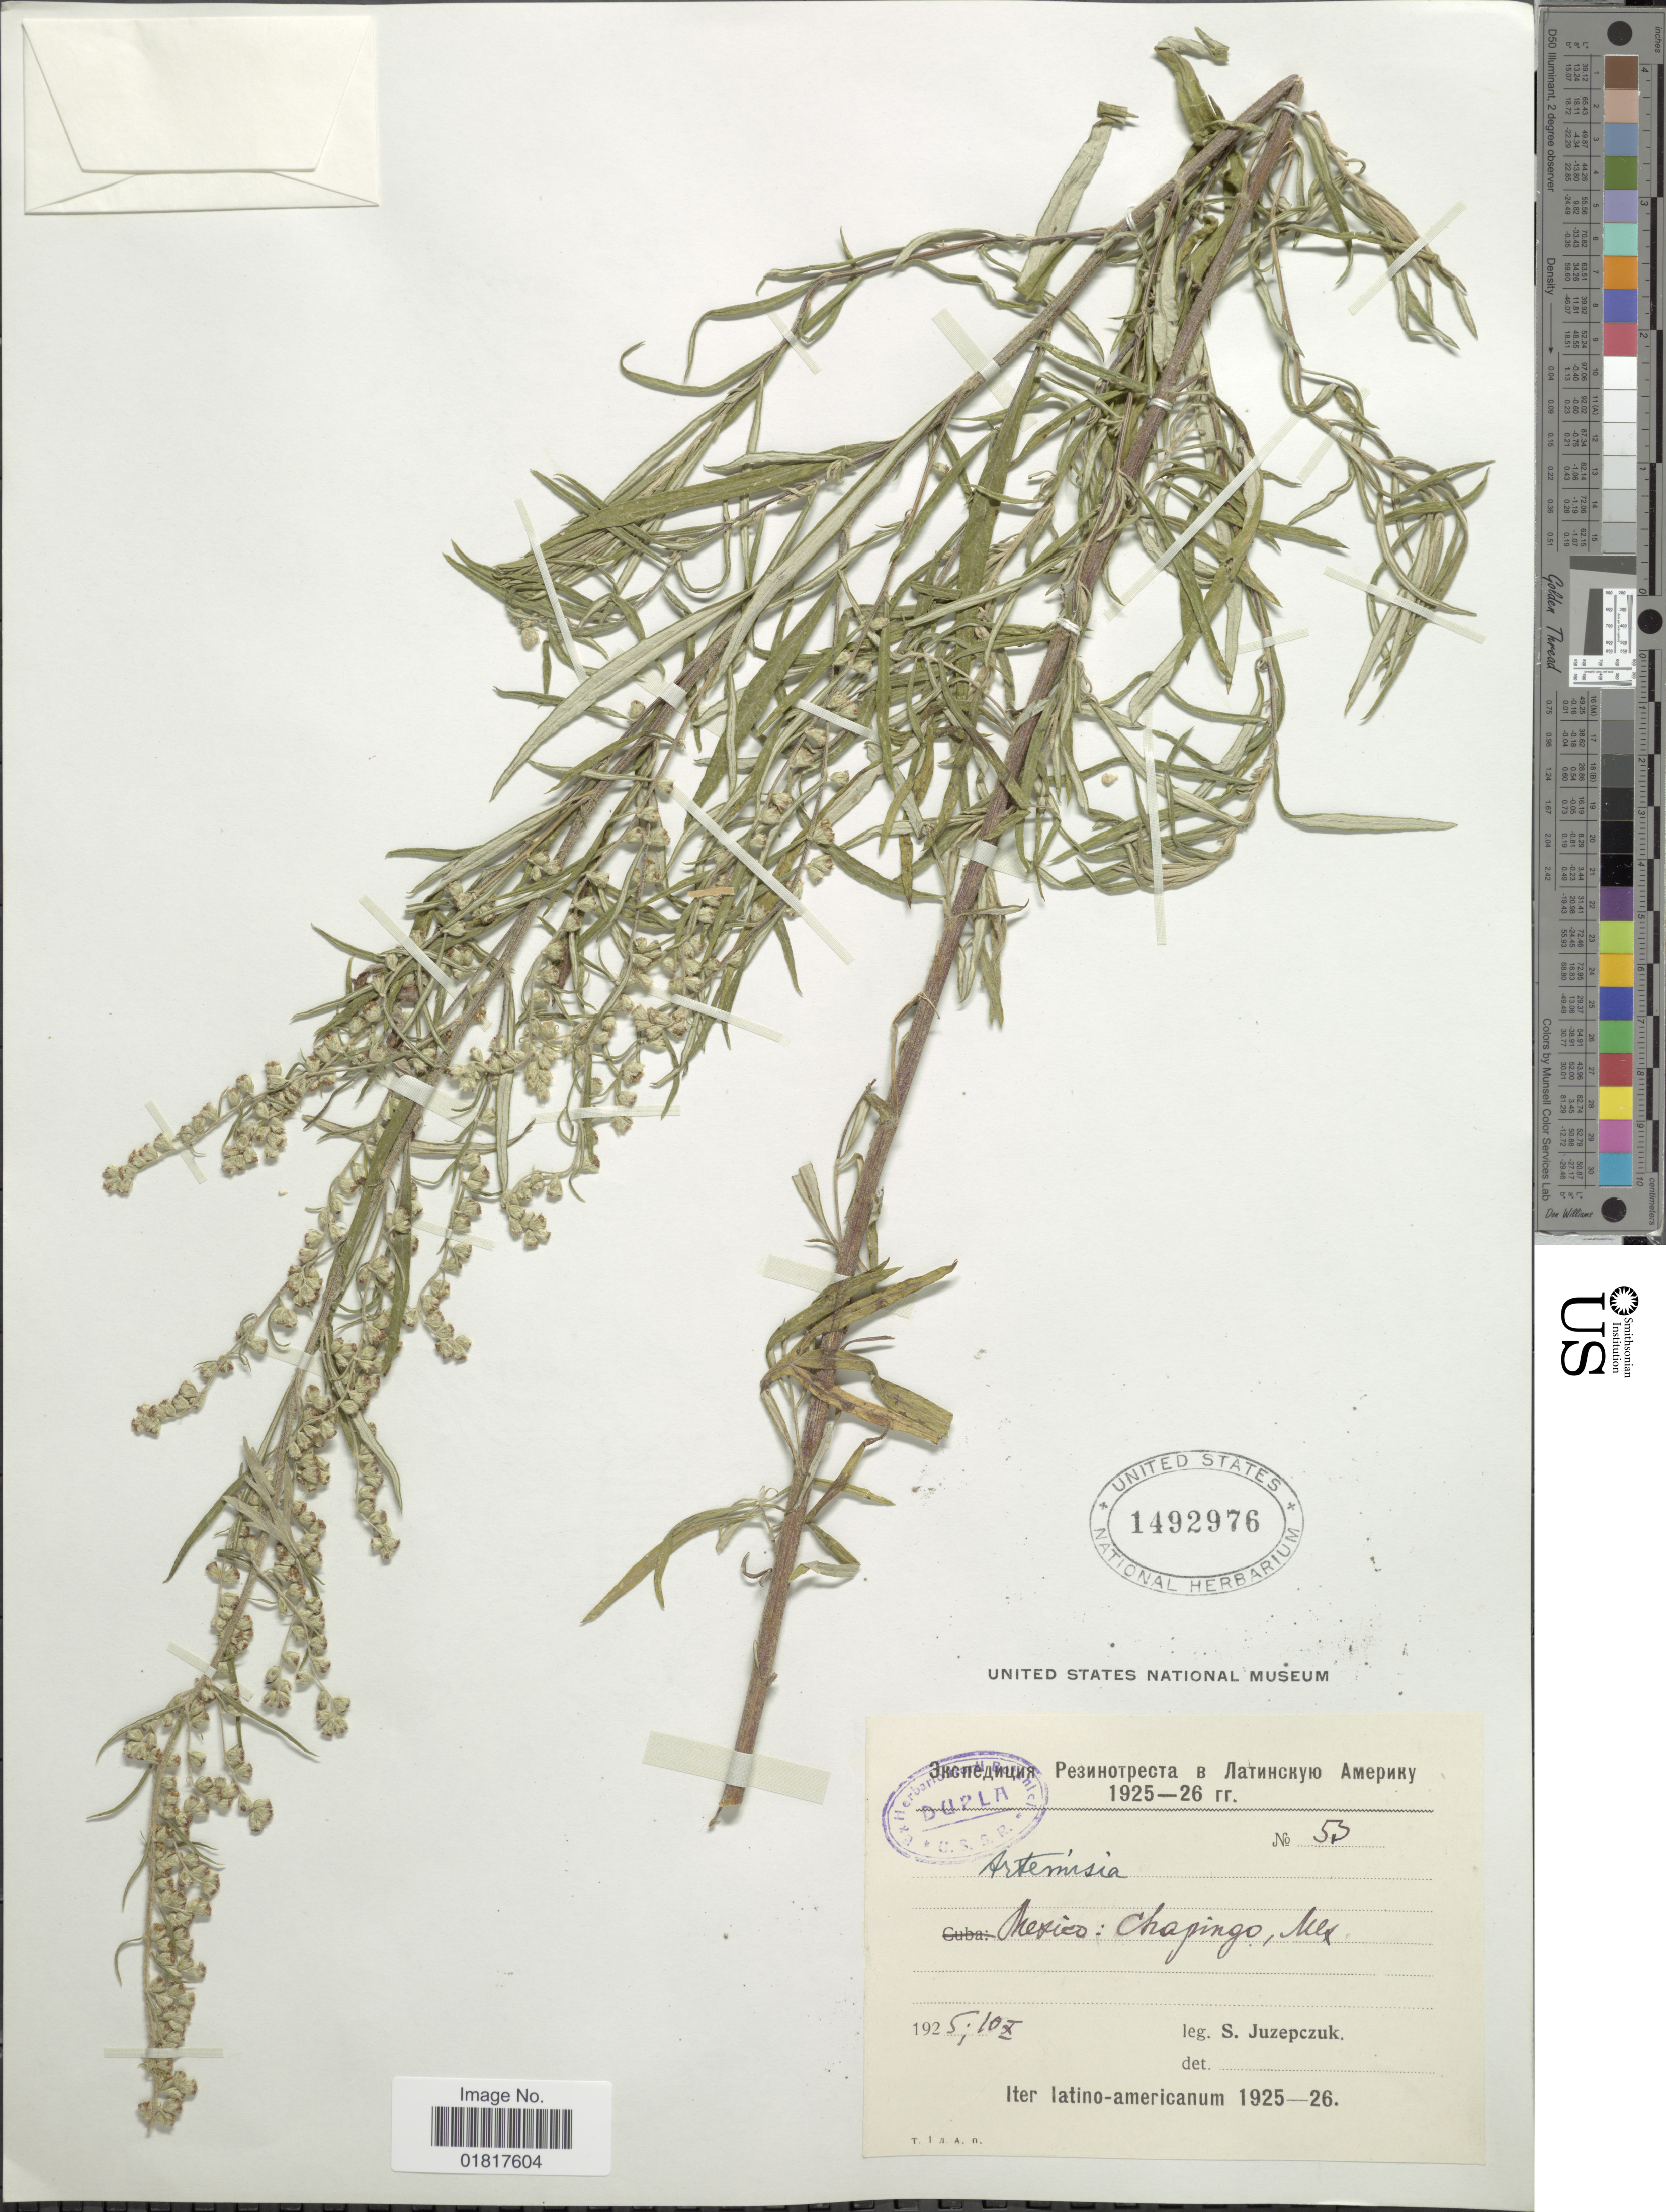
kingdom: Plantae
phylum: Tracheophyta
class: Magnoliopsida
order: Asterales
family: Asteraceae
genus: Artemisia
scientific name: Artemisia sp.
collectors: S. V. Juzepczuk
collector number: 53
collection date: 1925-10-10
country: Mexico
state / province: México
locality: Chapingo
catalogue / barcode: US 1492976